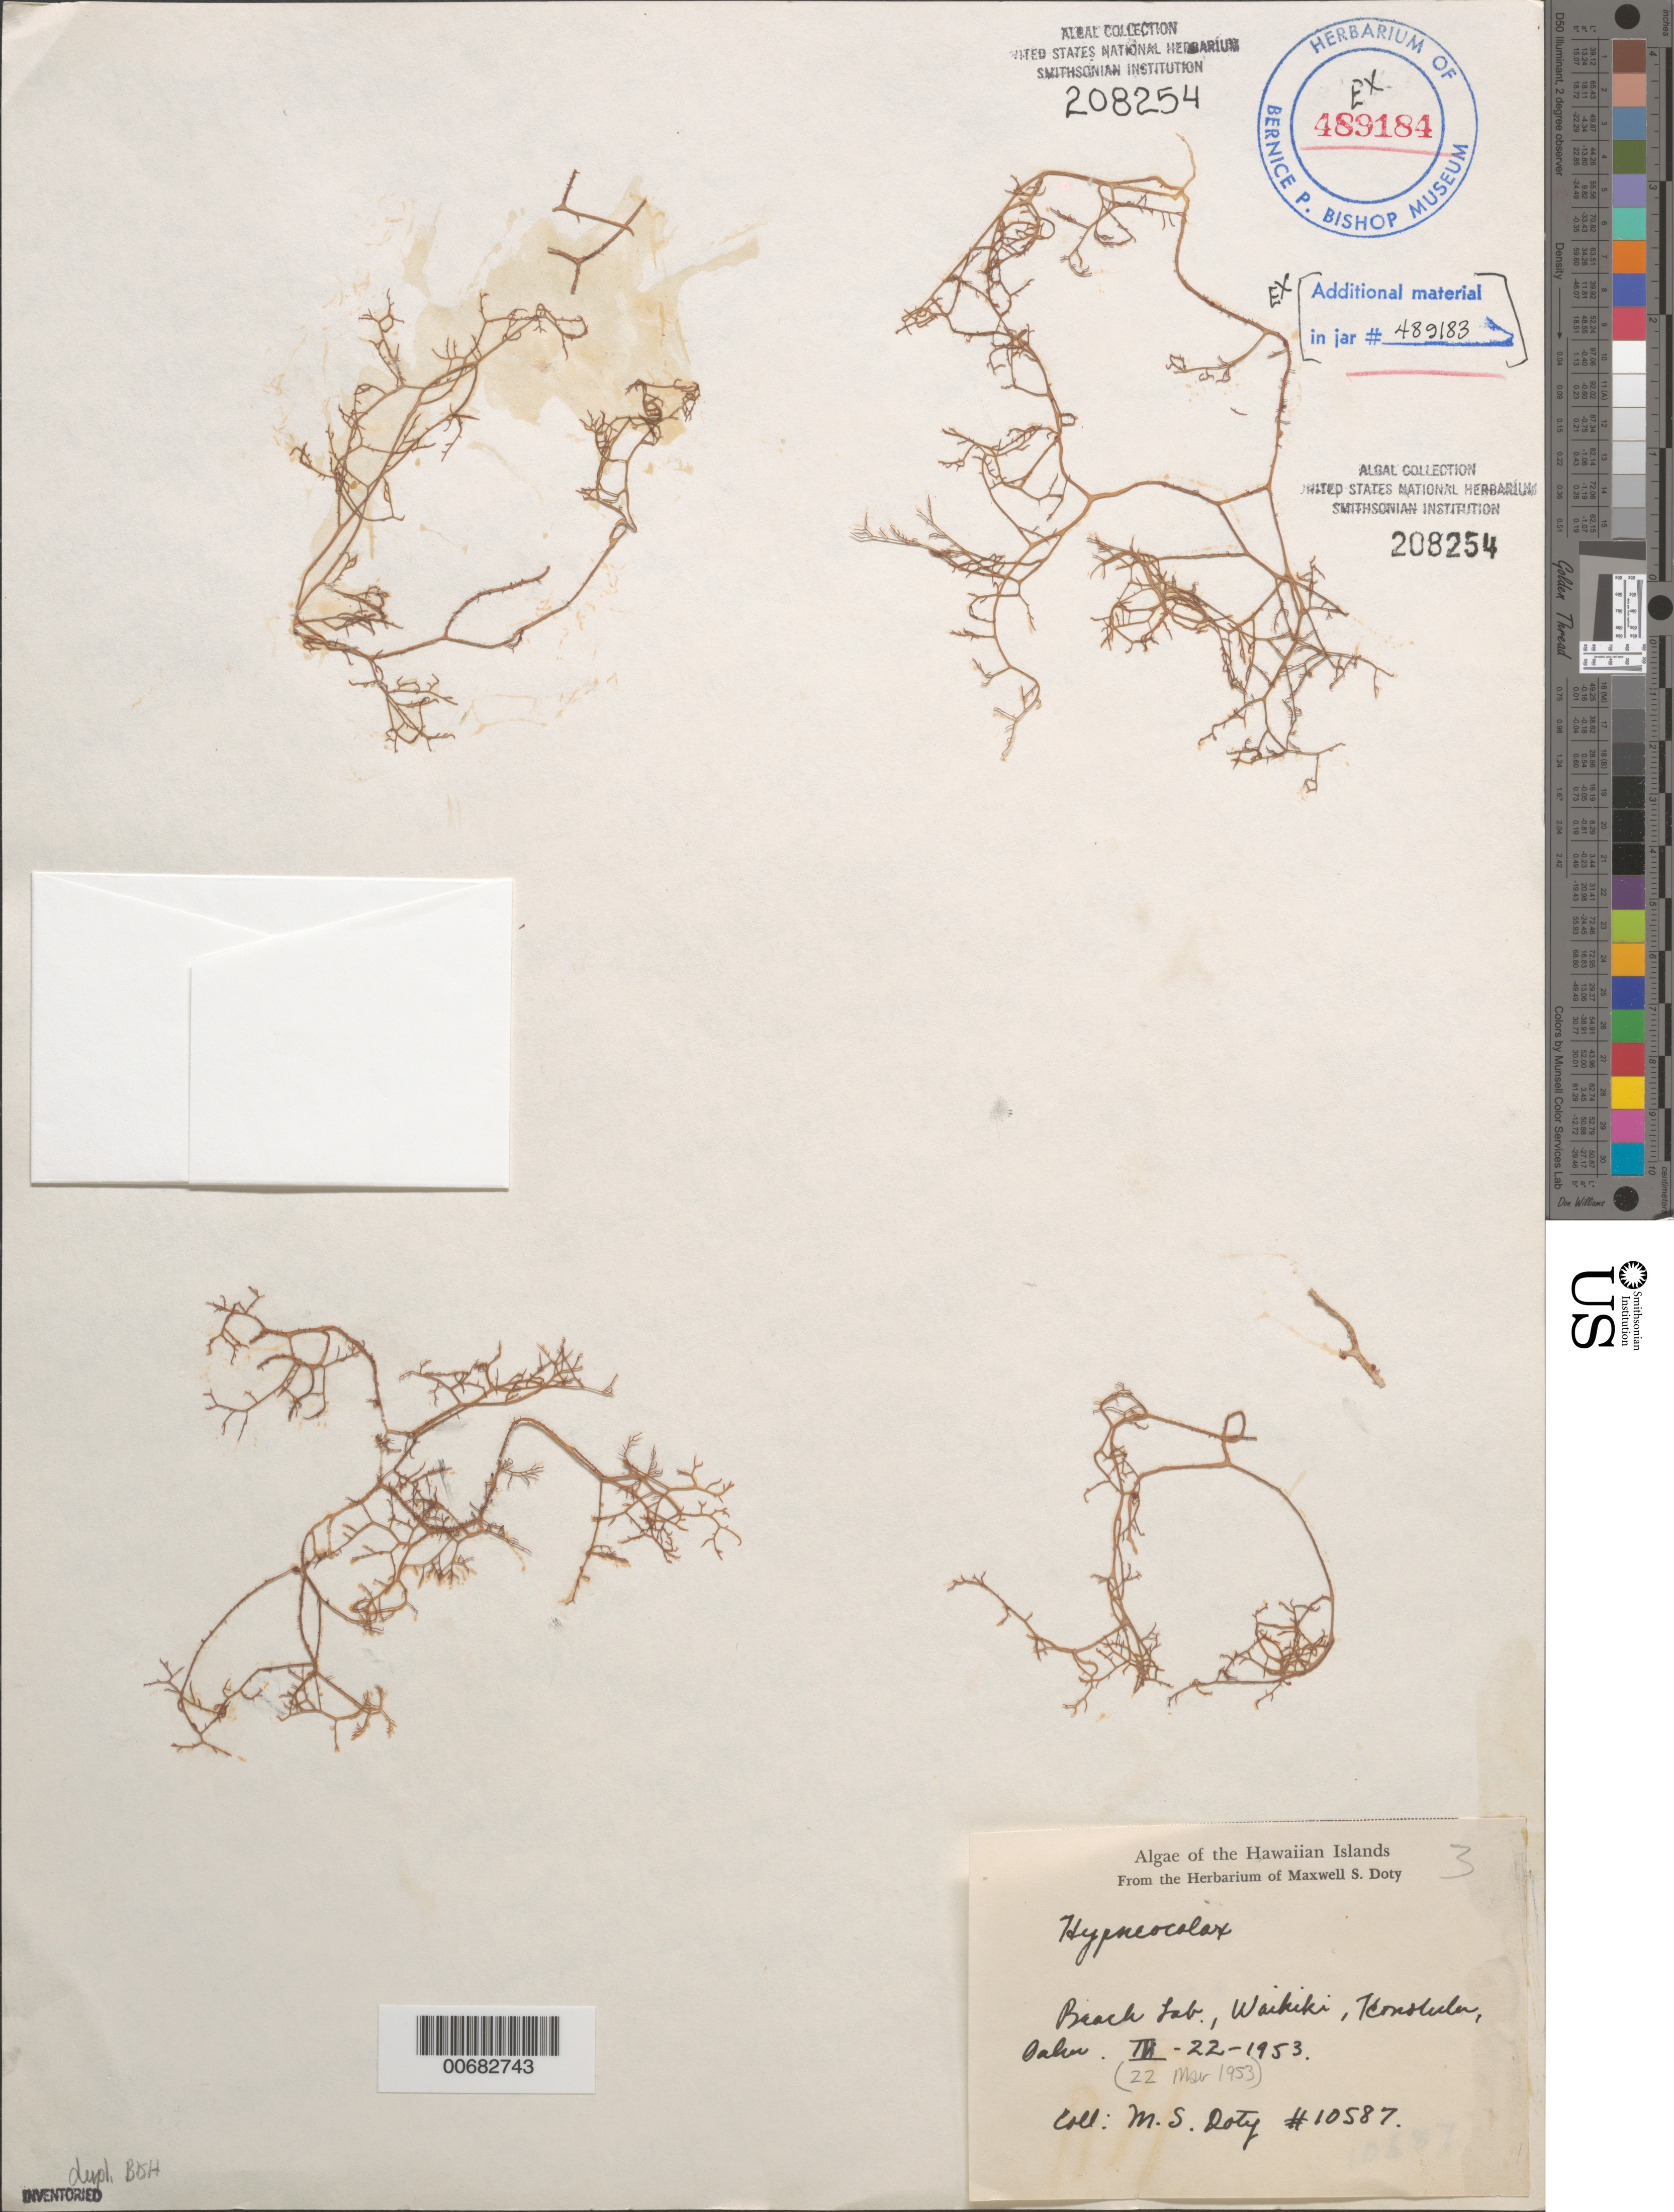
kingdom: Plantae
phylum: Rhodophyta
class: Florideophyceae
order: Gigartinales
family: Cystocloniaceae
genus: Hypneocolax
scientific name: Hypneocolax sp.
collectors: M. S. Doty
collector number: MSD 10587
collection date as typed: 22 Mar 1953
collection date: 1953-03-22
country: United States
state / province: Hawaii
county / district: Honolulu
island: Oahu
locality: Honolulu, Waikiki, Waikiki Aquarium (Waikiki Beach laboratory)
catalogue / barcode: US 208254